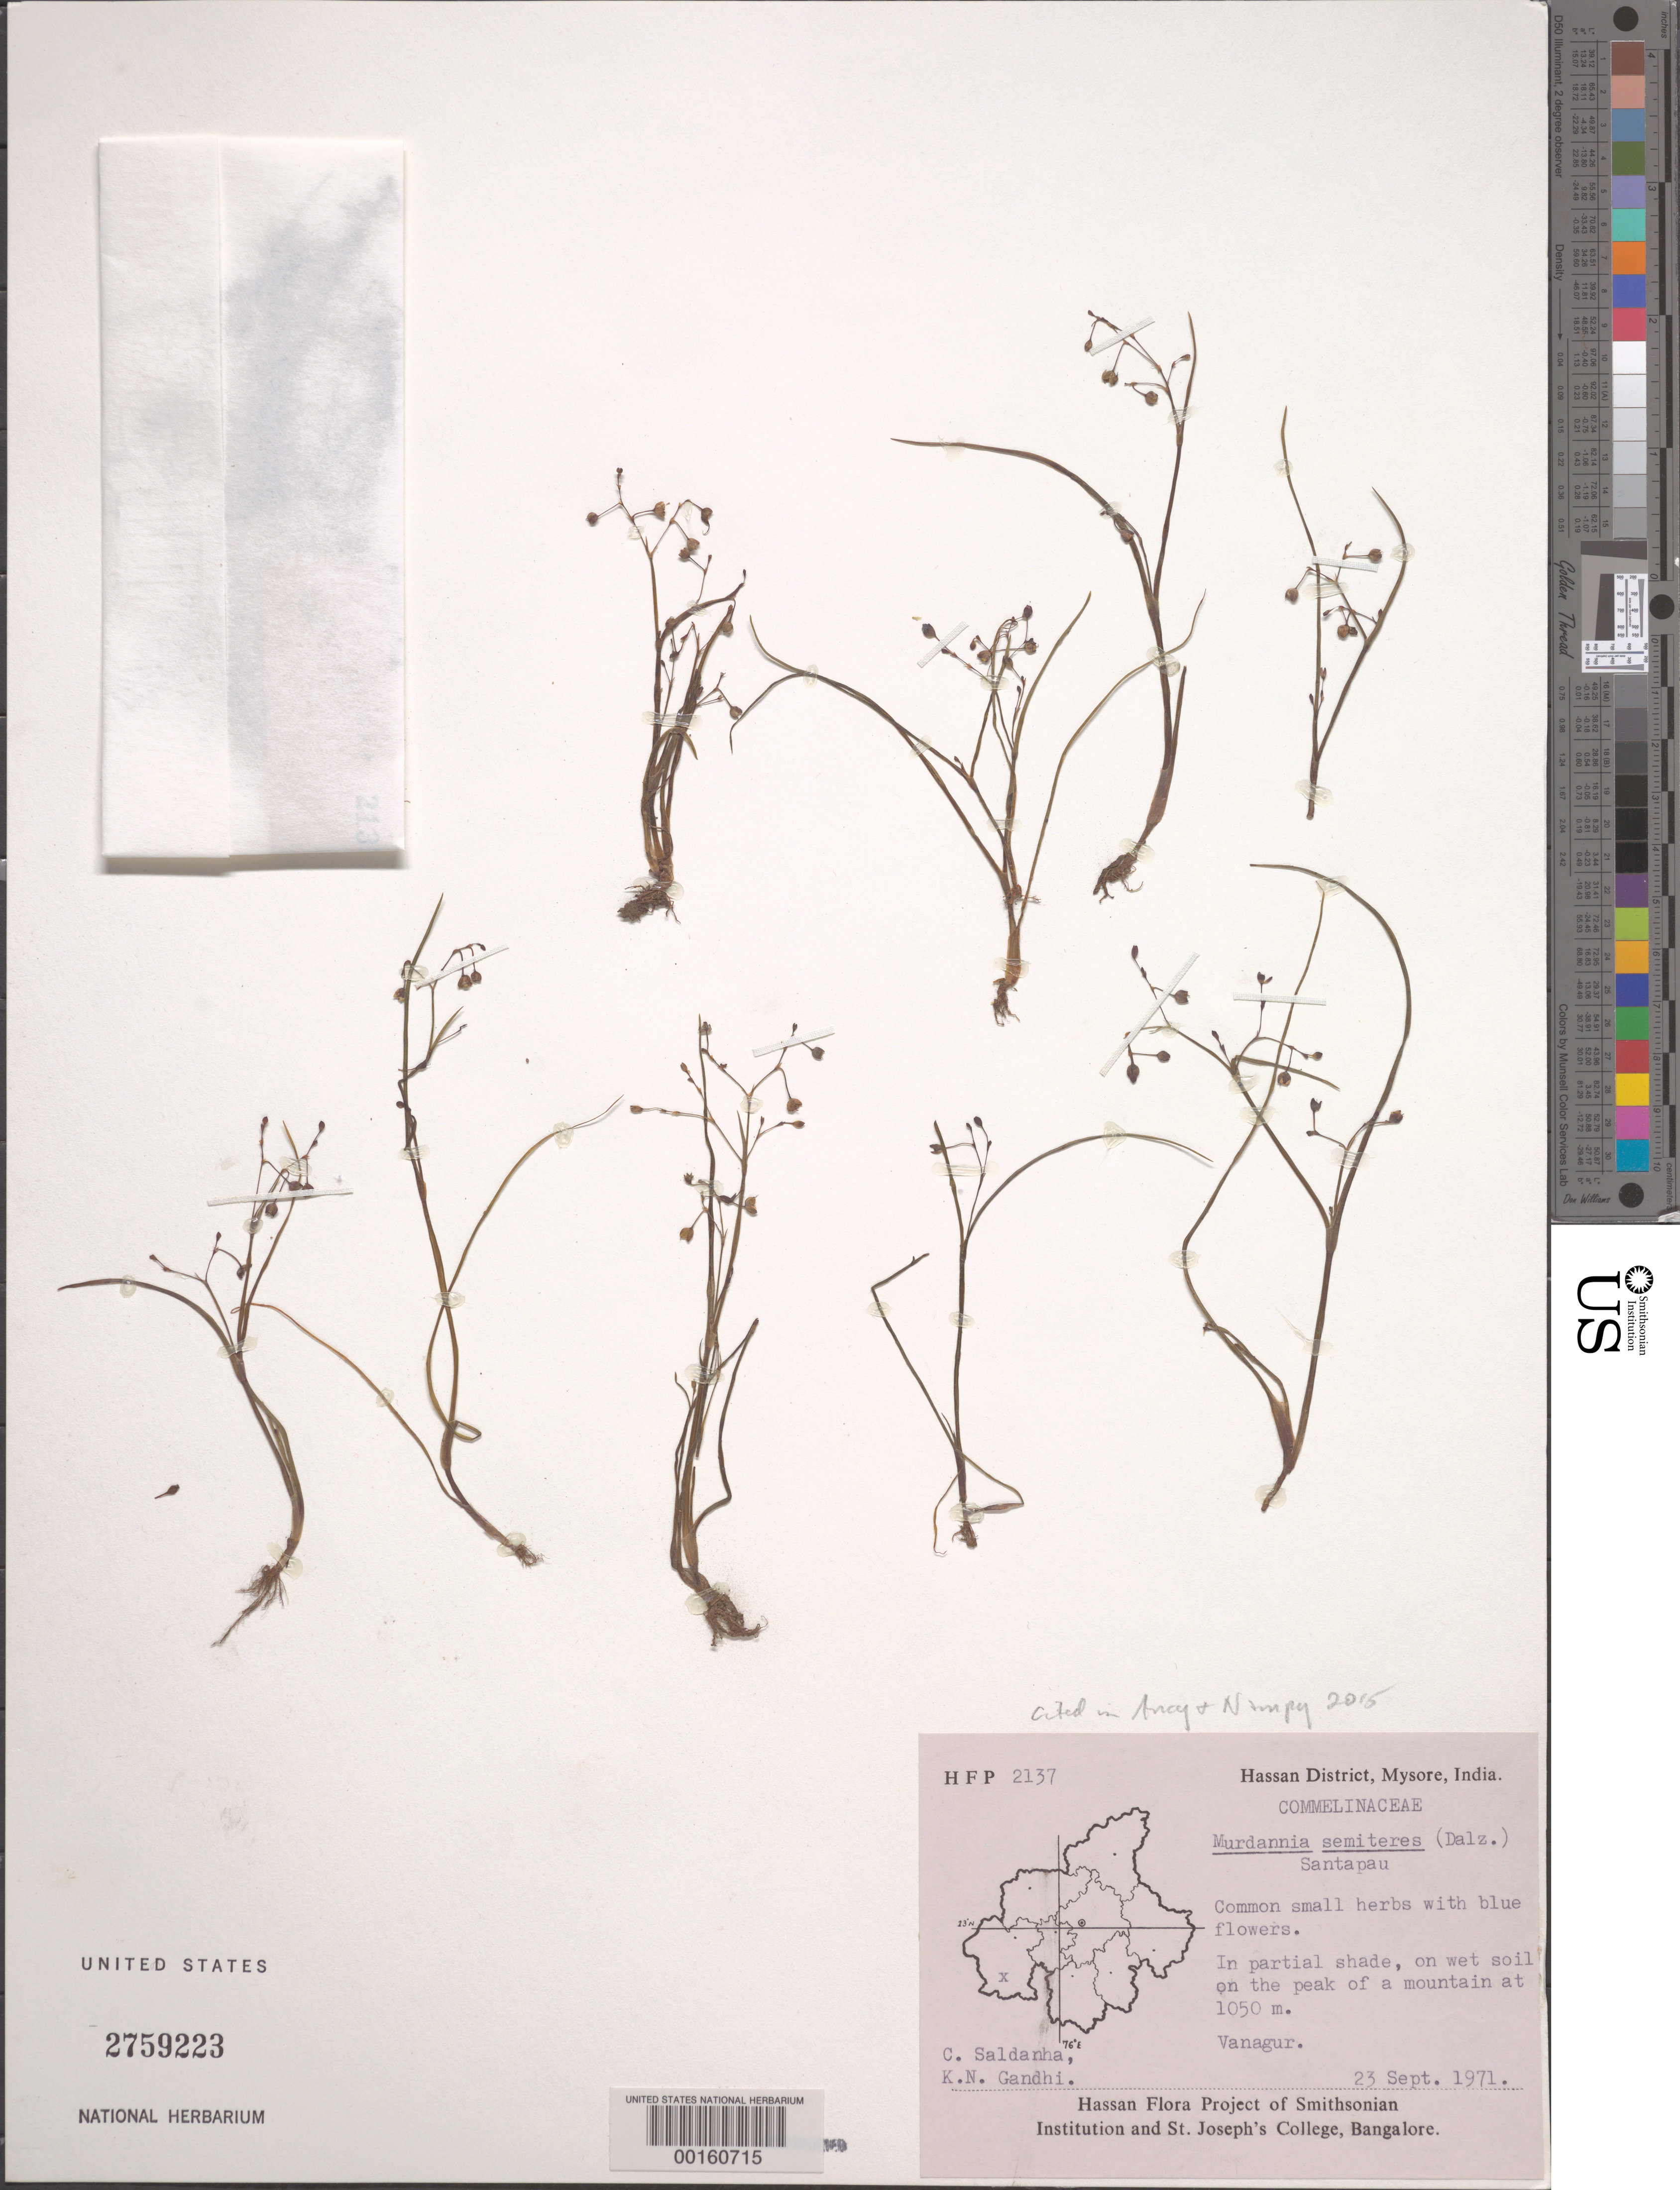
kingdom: Plantae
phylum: Tracheophyta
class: Liliopsida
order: Commelinales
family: Commelinaceae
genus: Murdannia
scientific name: Murdannia semiteres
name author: (Dalzell) Santapau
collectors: C. J. Saldanha & K. N. Gandhi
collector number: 2137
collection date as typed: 23 Sep 1971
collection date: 1971-09-23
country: India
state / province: Karnataka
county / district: Hassan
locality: Vanagur, mysore state [mysore state = karnataka.]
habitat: Wet soil, mountain peak; partial shade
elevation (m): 1050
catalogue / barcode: US 2759223